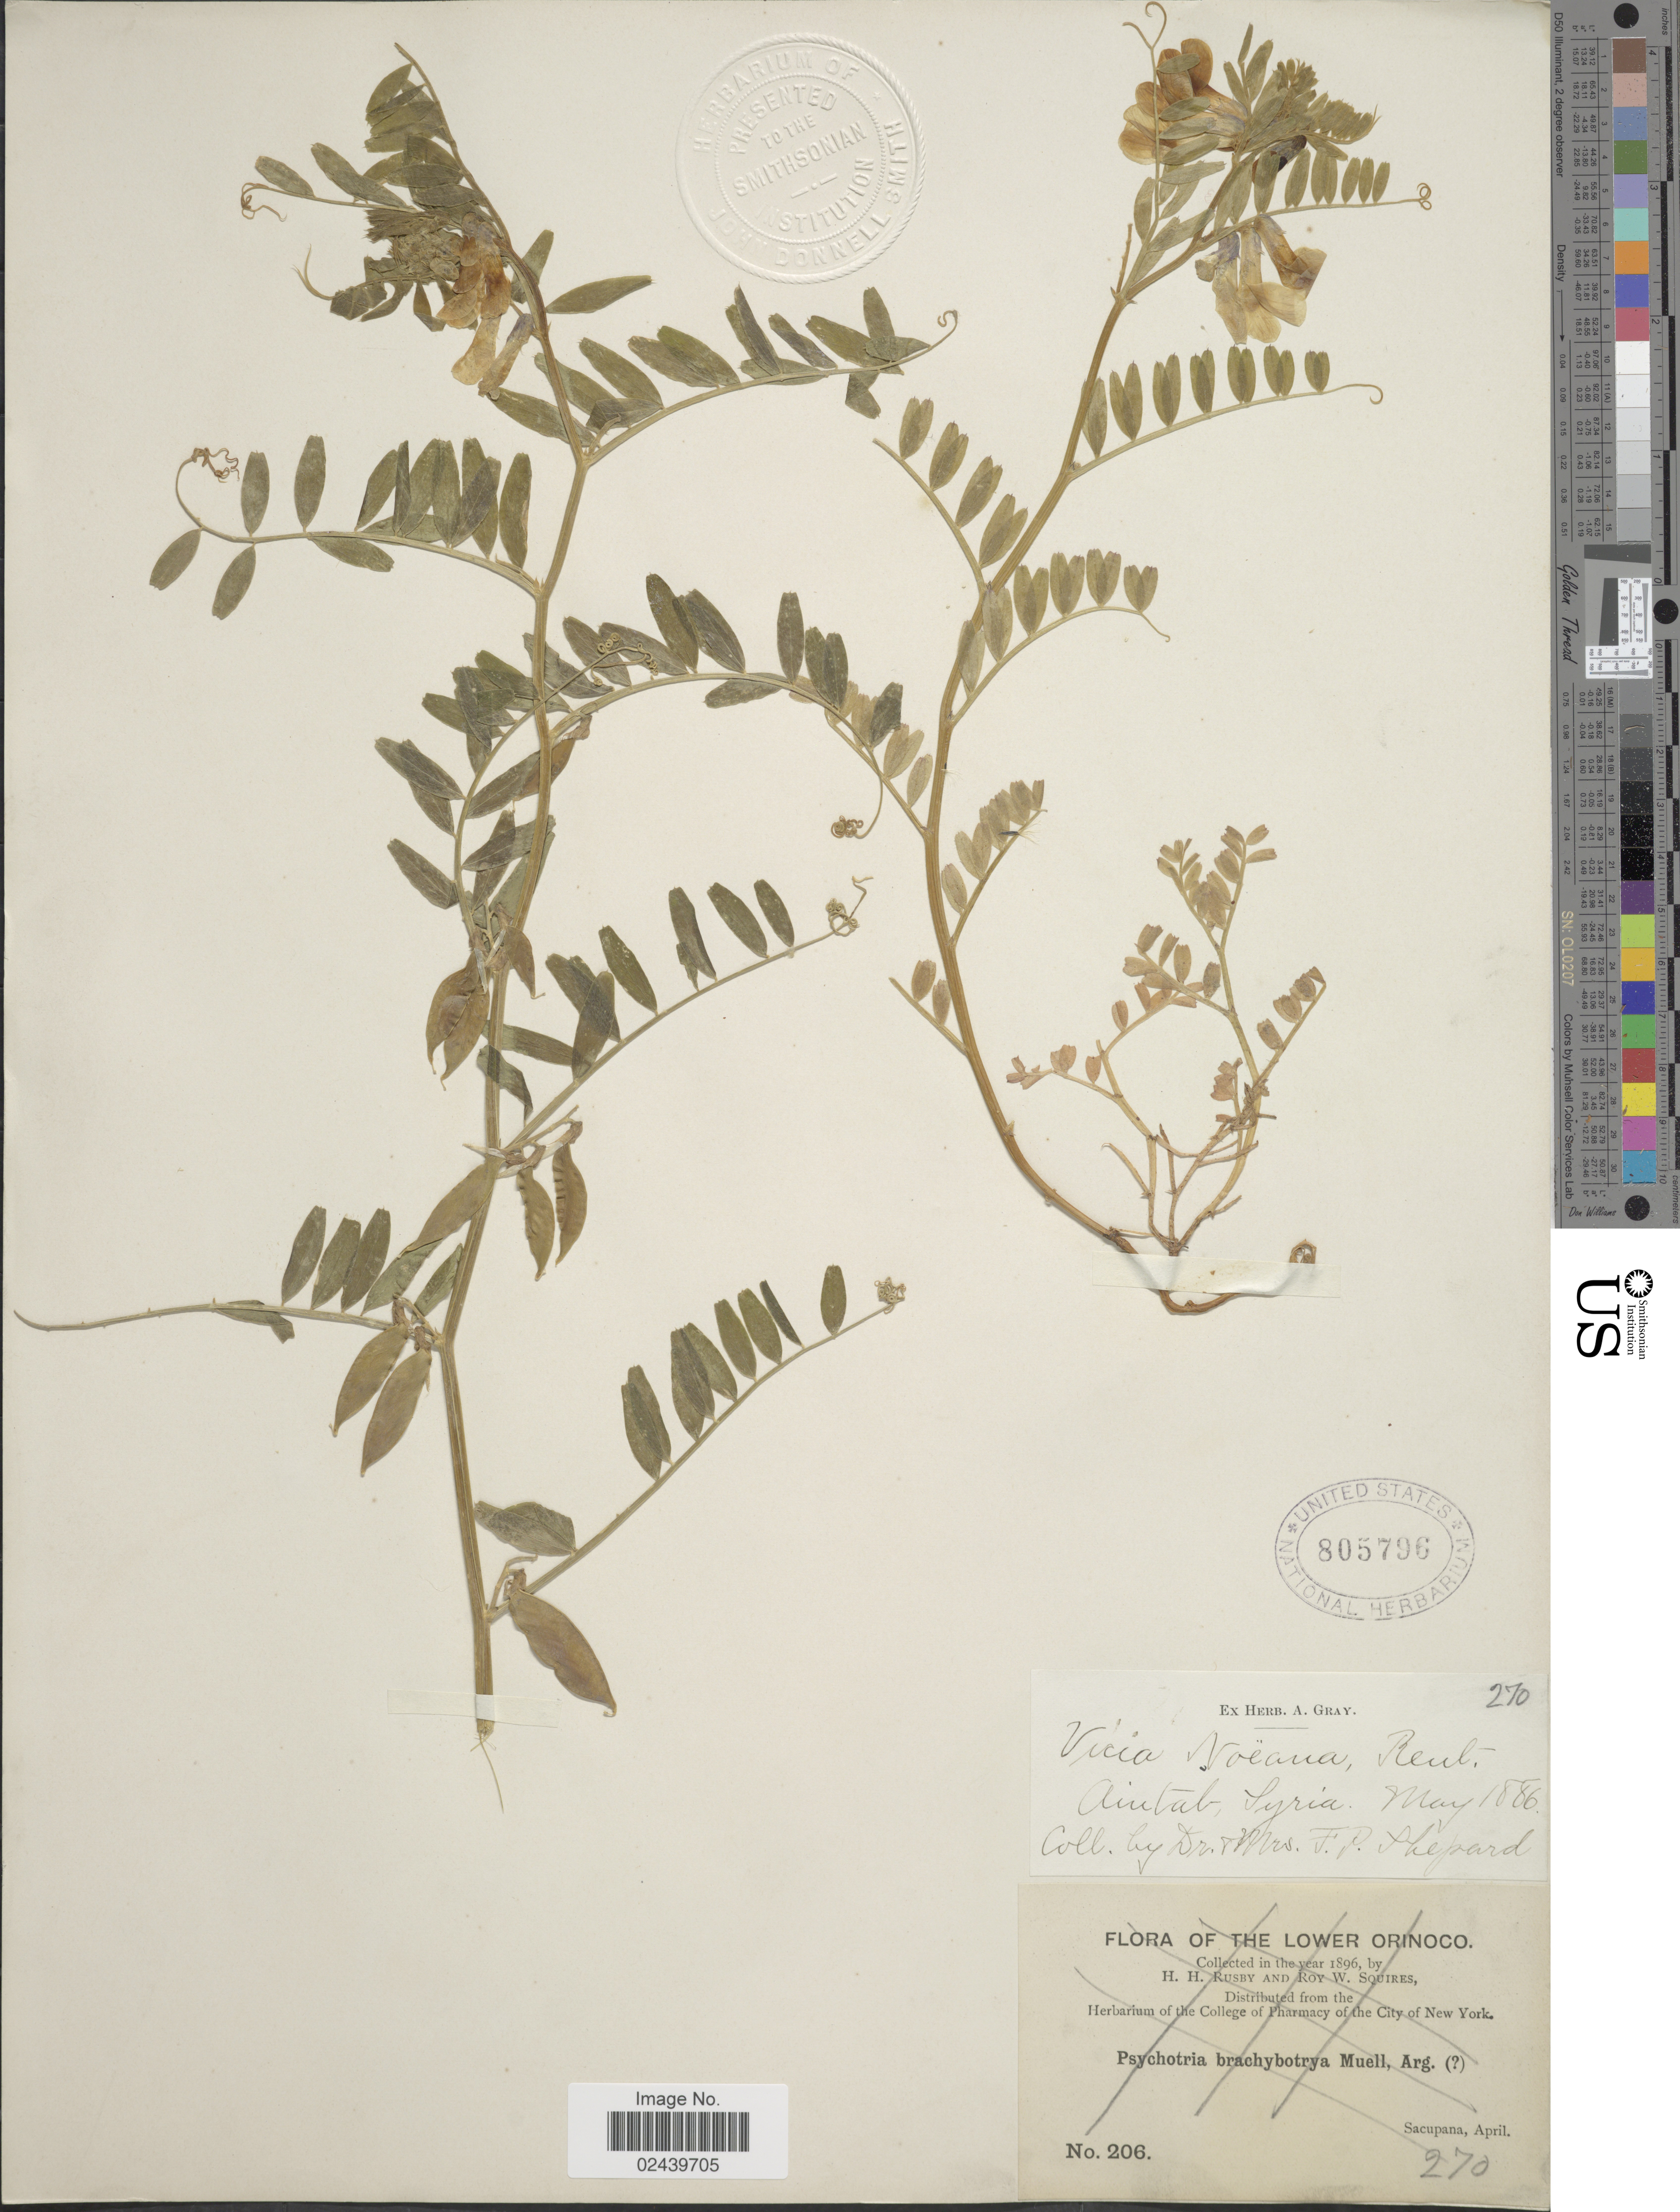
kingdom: Plantae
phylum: Tracheophyta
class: Magnoliopsida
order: Fabales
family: Fabaceae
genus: Vicia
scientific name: Vicia noeana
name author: Boiss.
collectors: F. P. Shepard & Mrs. Shepard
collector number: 270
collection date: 1886-05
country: Syria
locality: Aintab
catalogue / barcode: US 805796